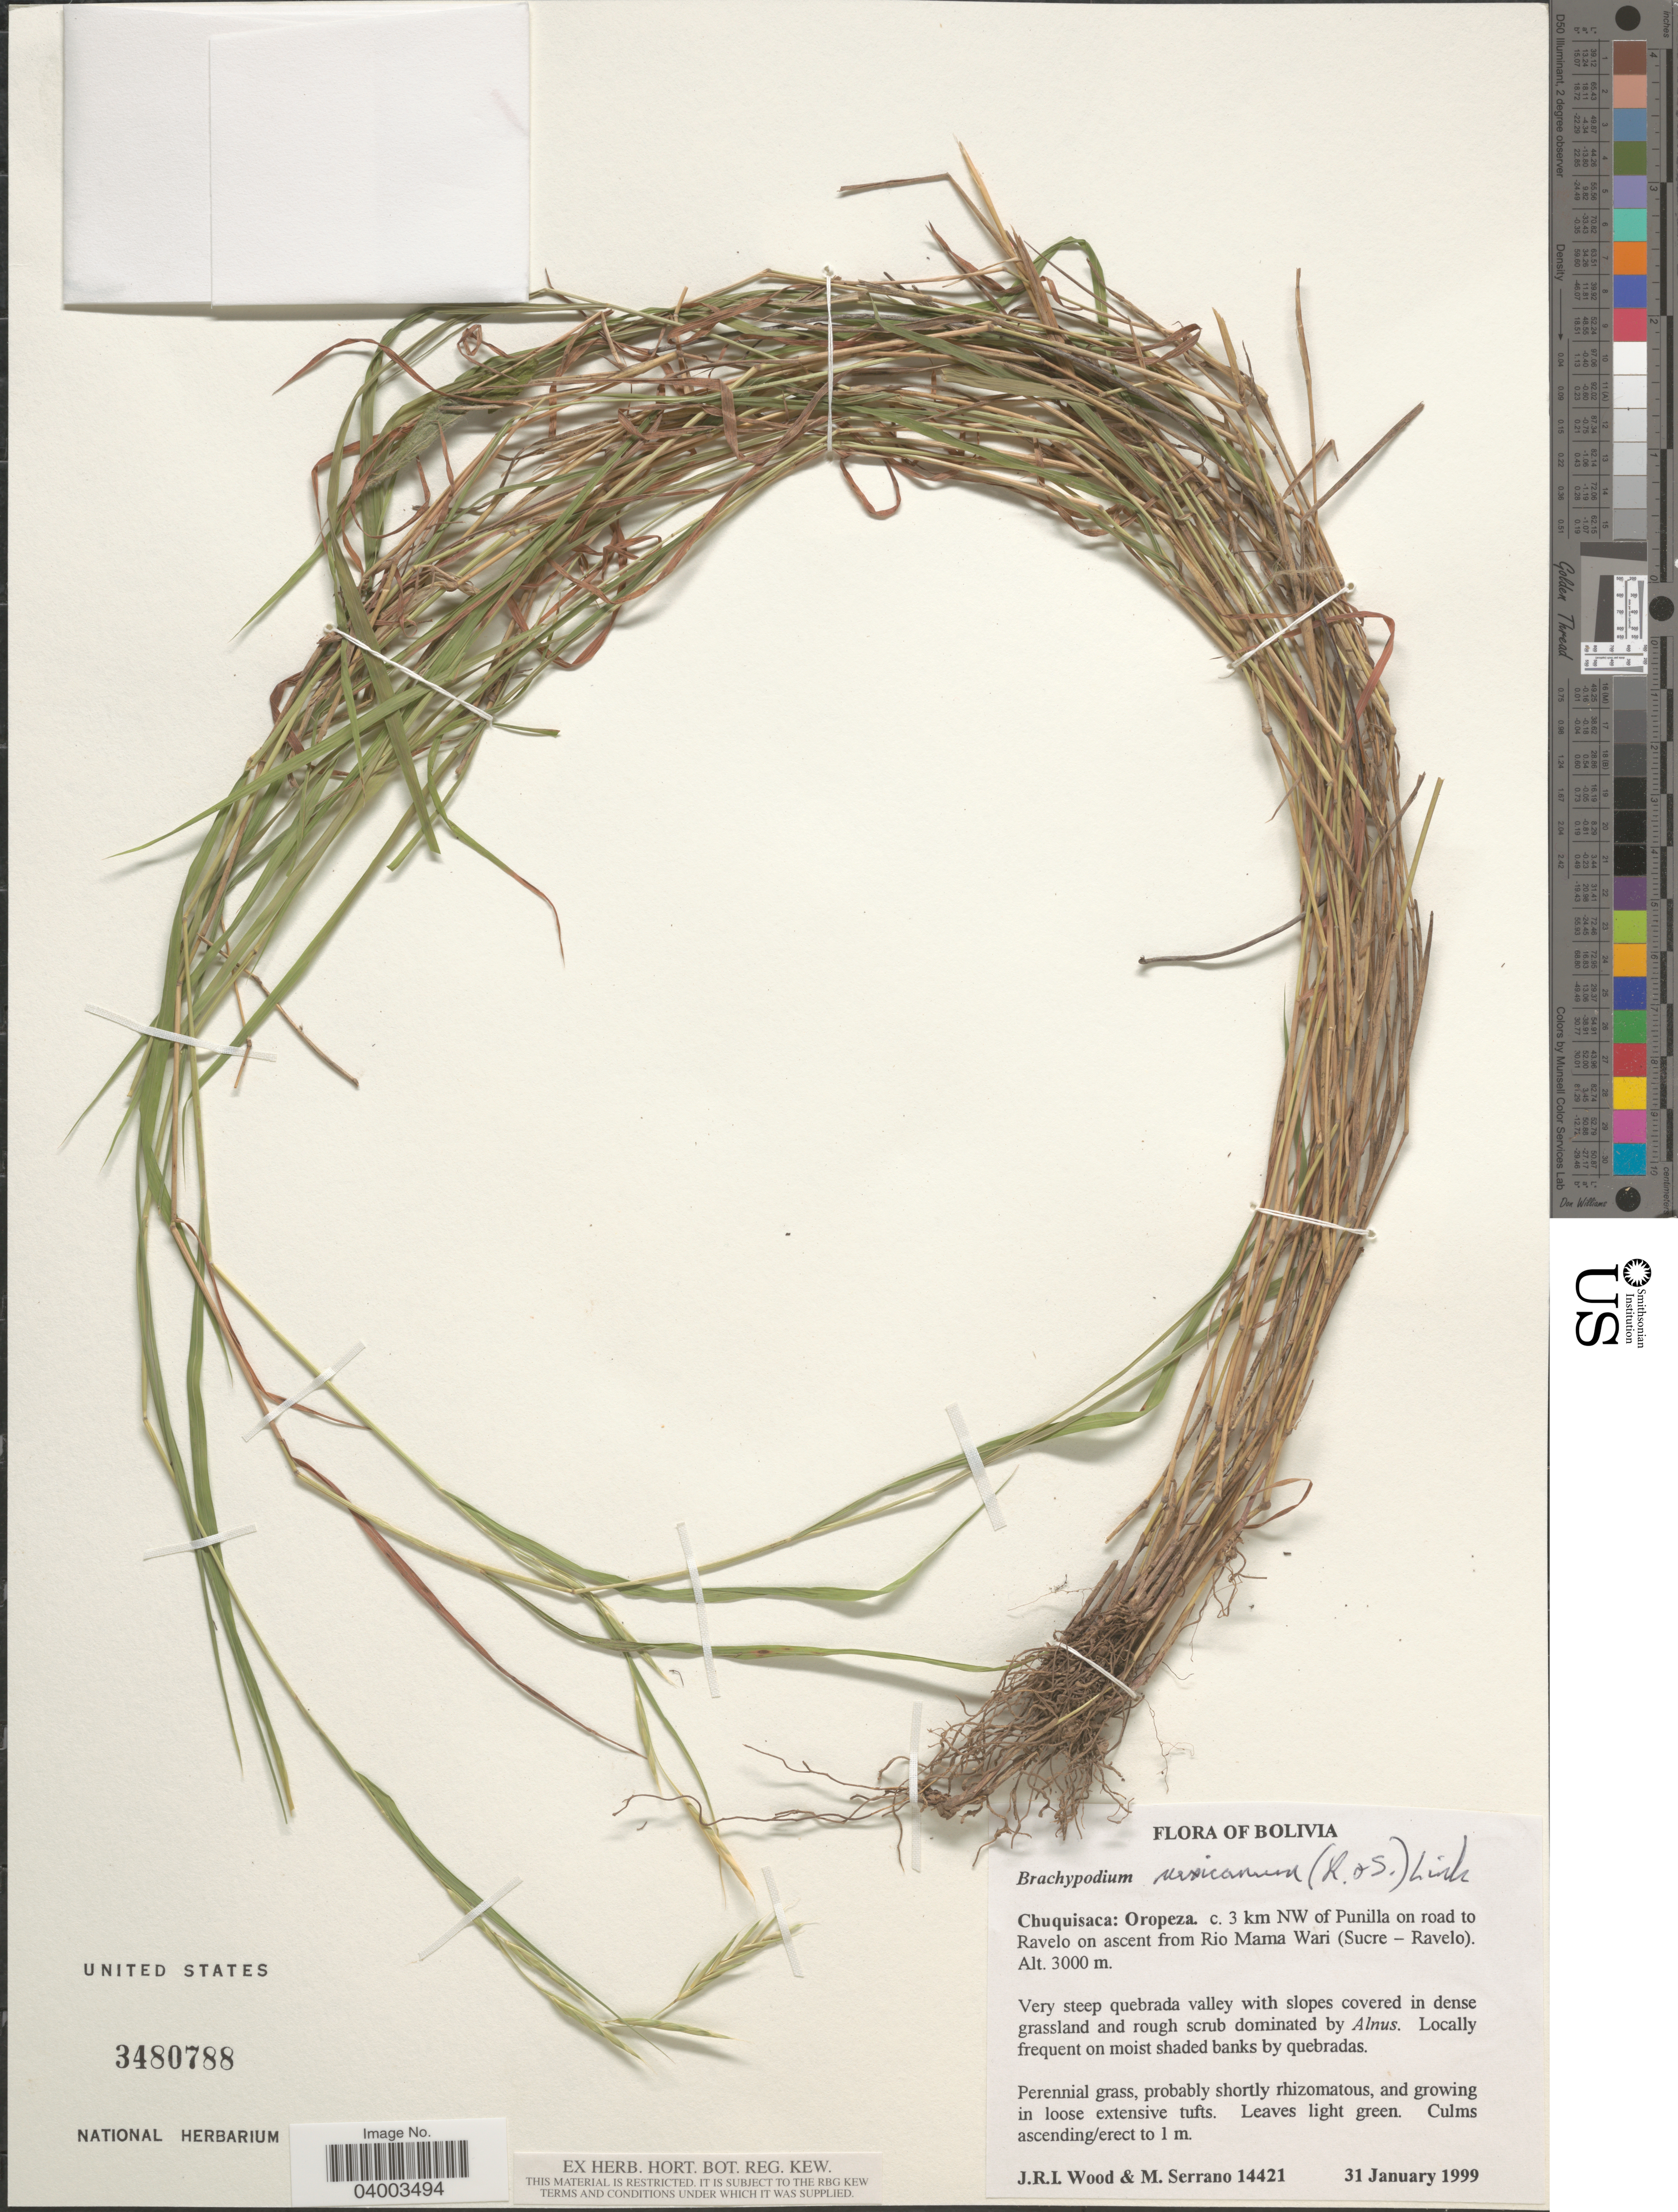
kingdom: Plantae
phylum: Tracheophyta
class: Liliopsida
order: Poales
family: Poaceae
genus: Brachypodium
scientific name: Brachypodium mexicanum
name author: (Roem. & Schult.) Link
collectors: J. R. I. Wood & M. Serrano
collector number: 14421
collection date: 1999-01-31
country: Bolivia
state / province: Chuquisaca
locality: Oropeza. c. 3 km NW of Punilla on road to Ravelo on ascent from Rio Mama Wari (Sucre - Ravelo).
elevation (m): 3000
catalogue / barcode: US 3480788